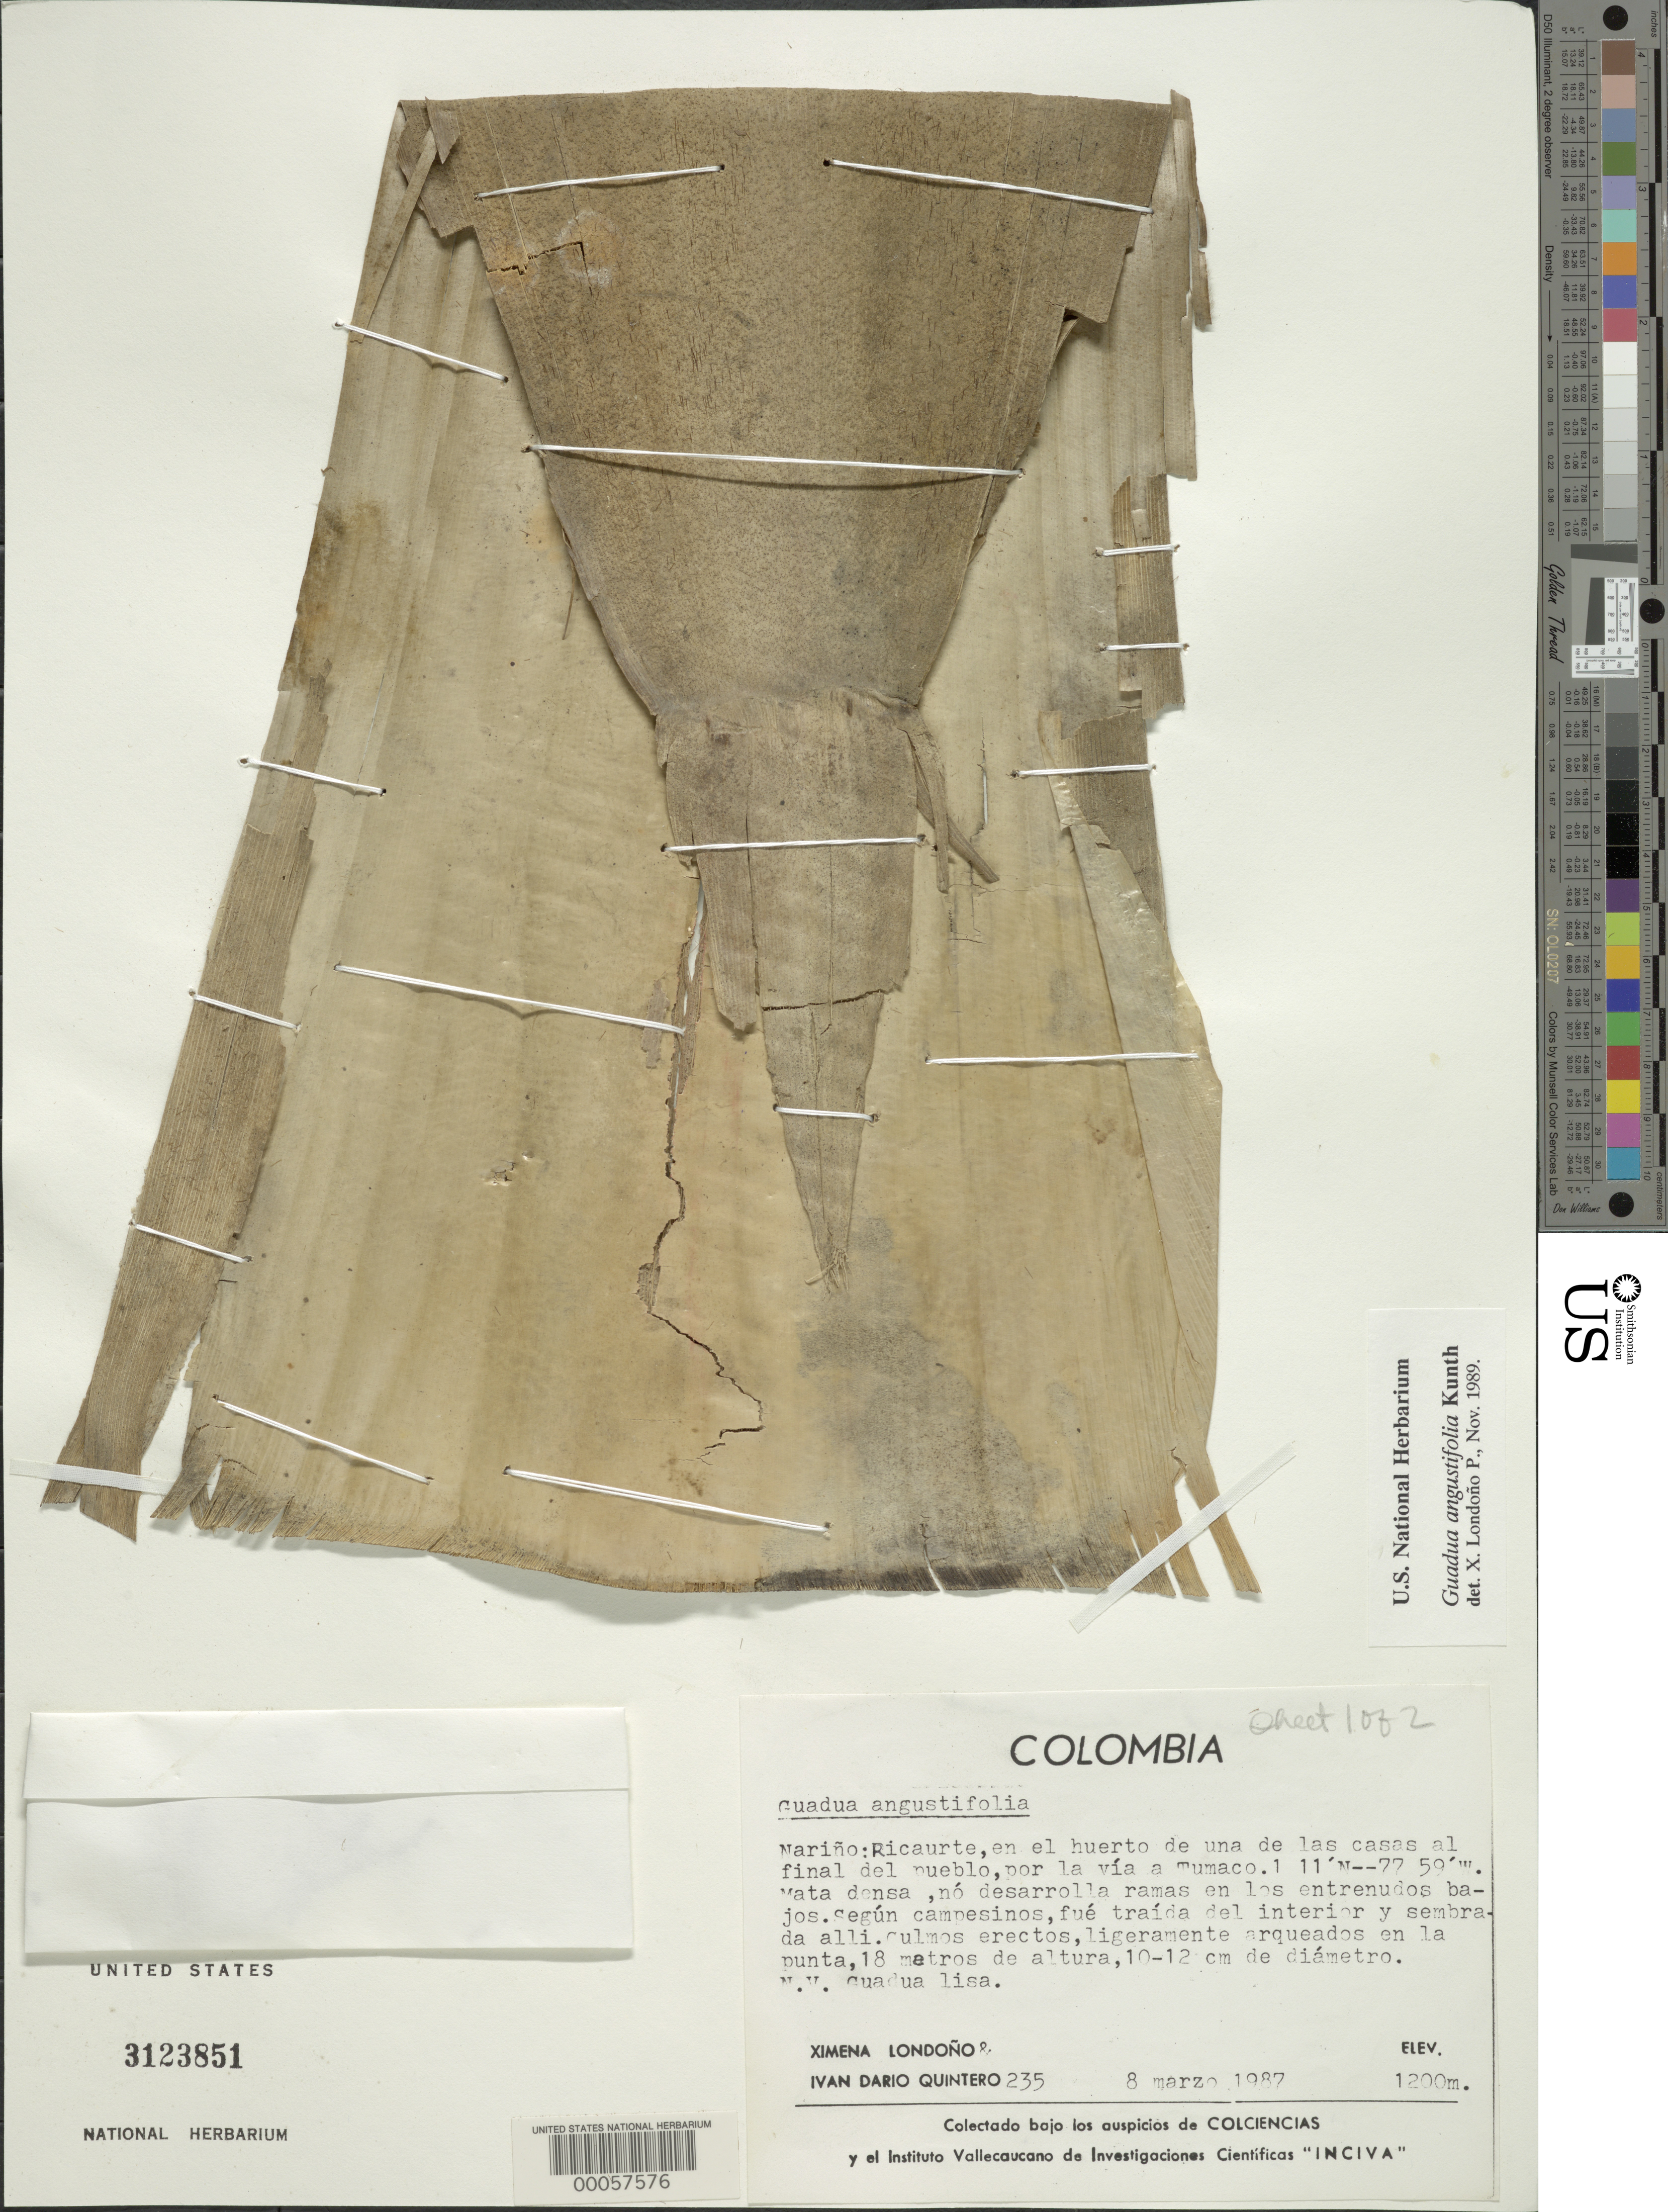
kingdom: Plantae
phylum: Tracheophyta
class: Liliopsida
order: Poales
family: Poaceae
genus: Guadua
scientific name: Guadua angustifolia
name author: Kunth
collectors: X. Londoño & I. Quintero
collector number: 235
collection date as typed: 08 Mar 1987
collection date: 1987-03-08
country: Colombia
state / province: Nariño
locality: Ricaurte, in the garden of Oneof the houses along the road to Tumaco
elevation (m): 1200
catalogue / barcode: US 3123851